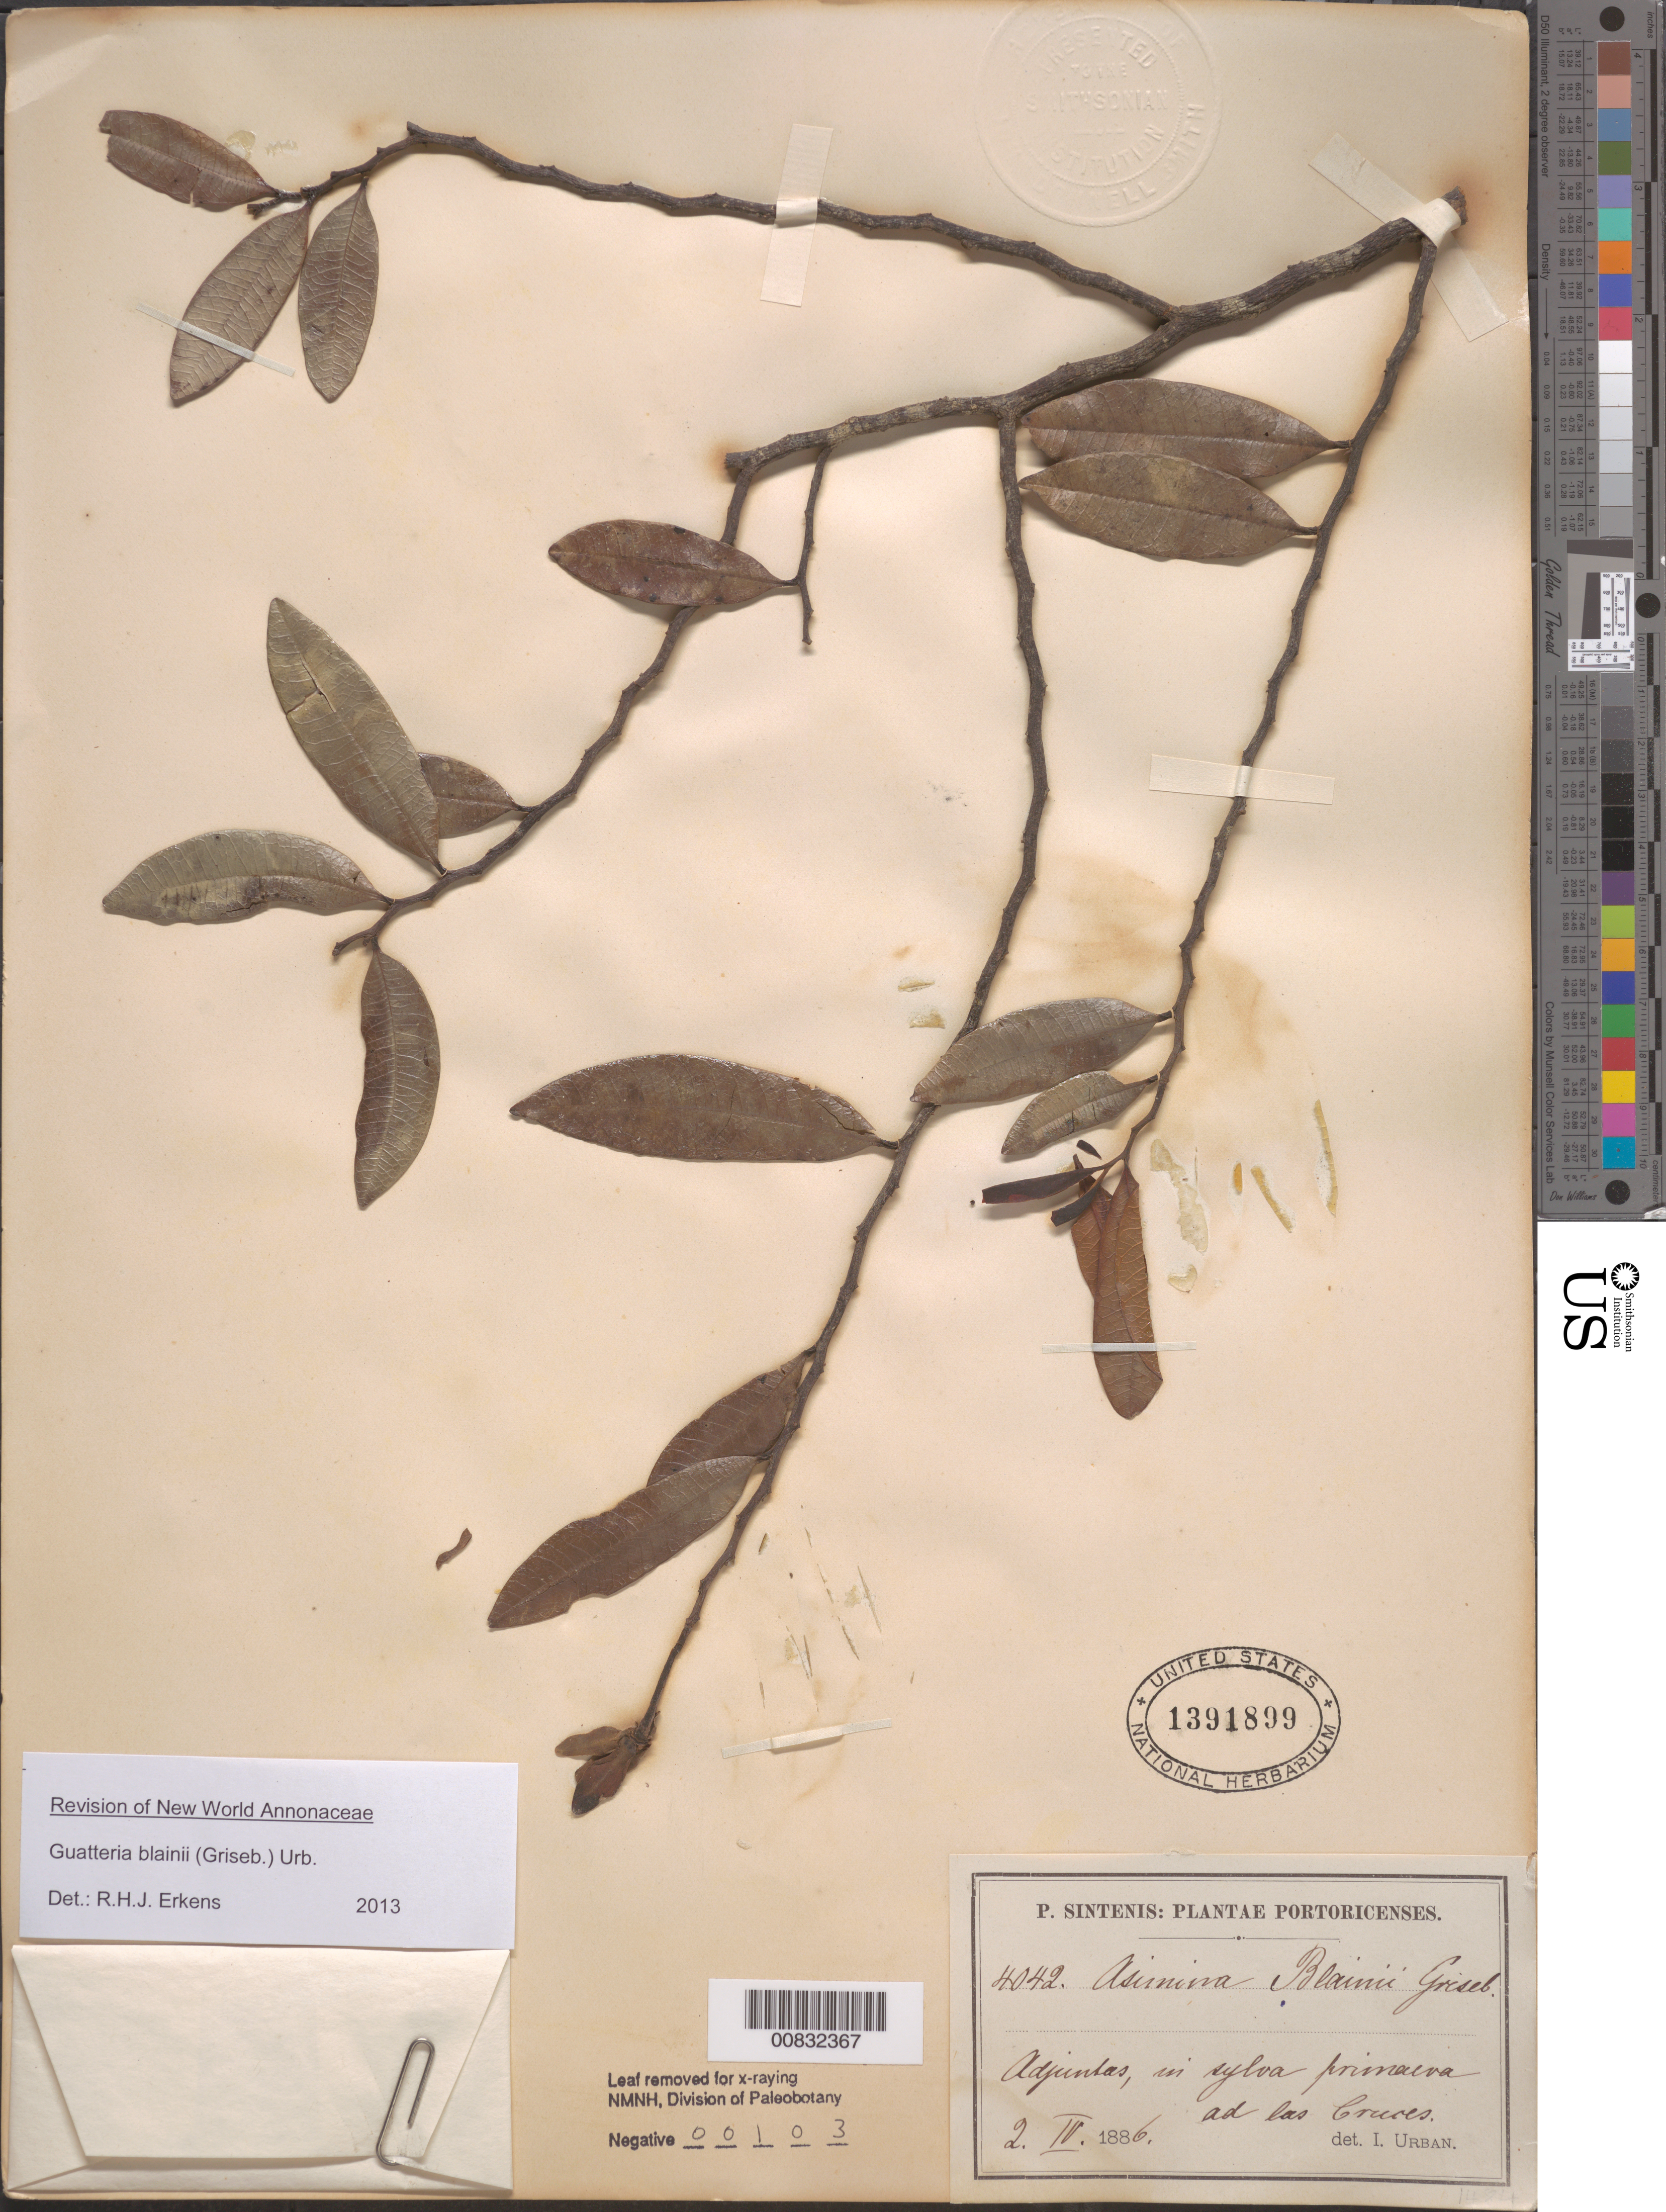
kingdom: Plantae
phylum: Tracheophyta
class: Magnoliopsida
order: Magnoliales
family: Annonaceae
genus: Guatteria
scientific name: Guatteria blainii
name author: (Griseb.) Urb.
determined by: Erkens, R. H. J.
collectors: P. Sintenis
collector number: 4042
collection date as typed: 02 Apr 1886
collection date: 1886-04-02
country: Puerto Rico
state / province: Adjuntas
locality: Adjuntas, las Cruces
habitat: in sylva primavera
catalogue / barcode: US 1391899